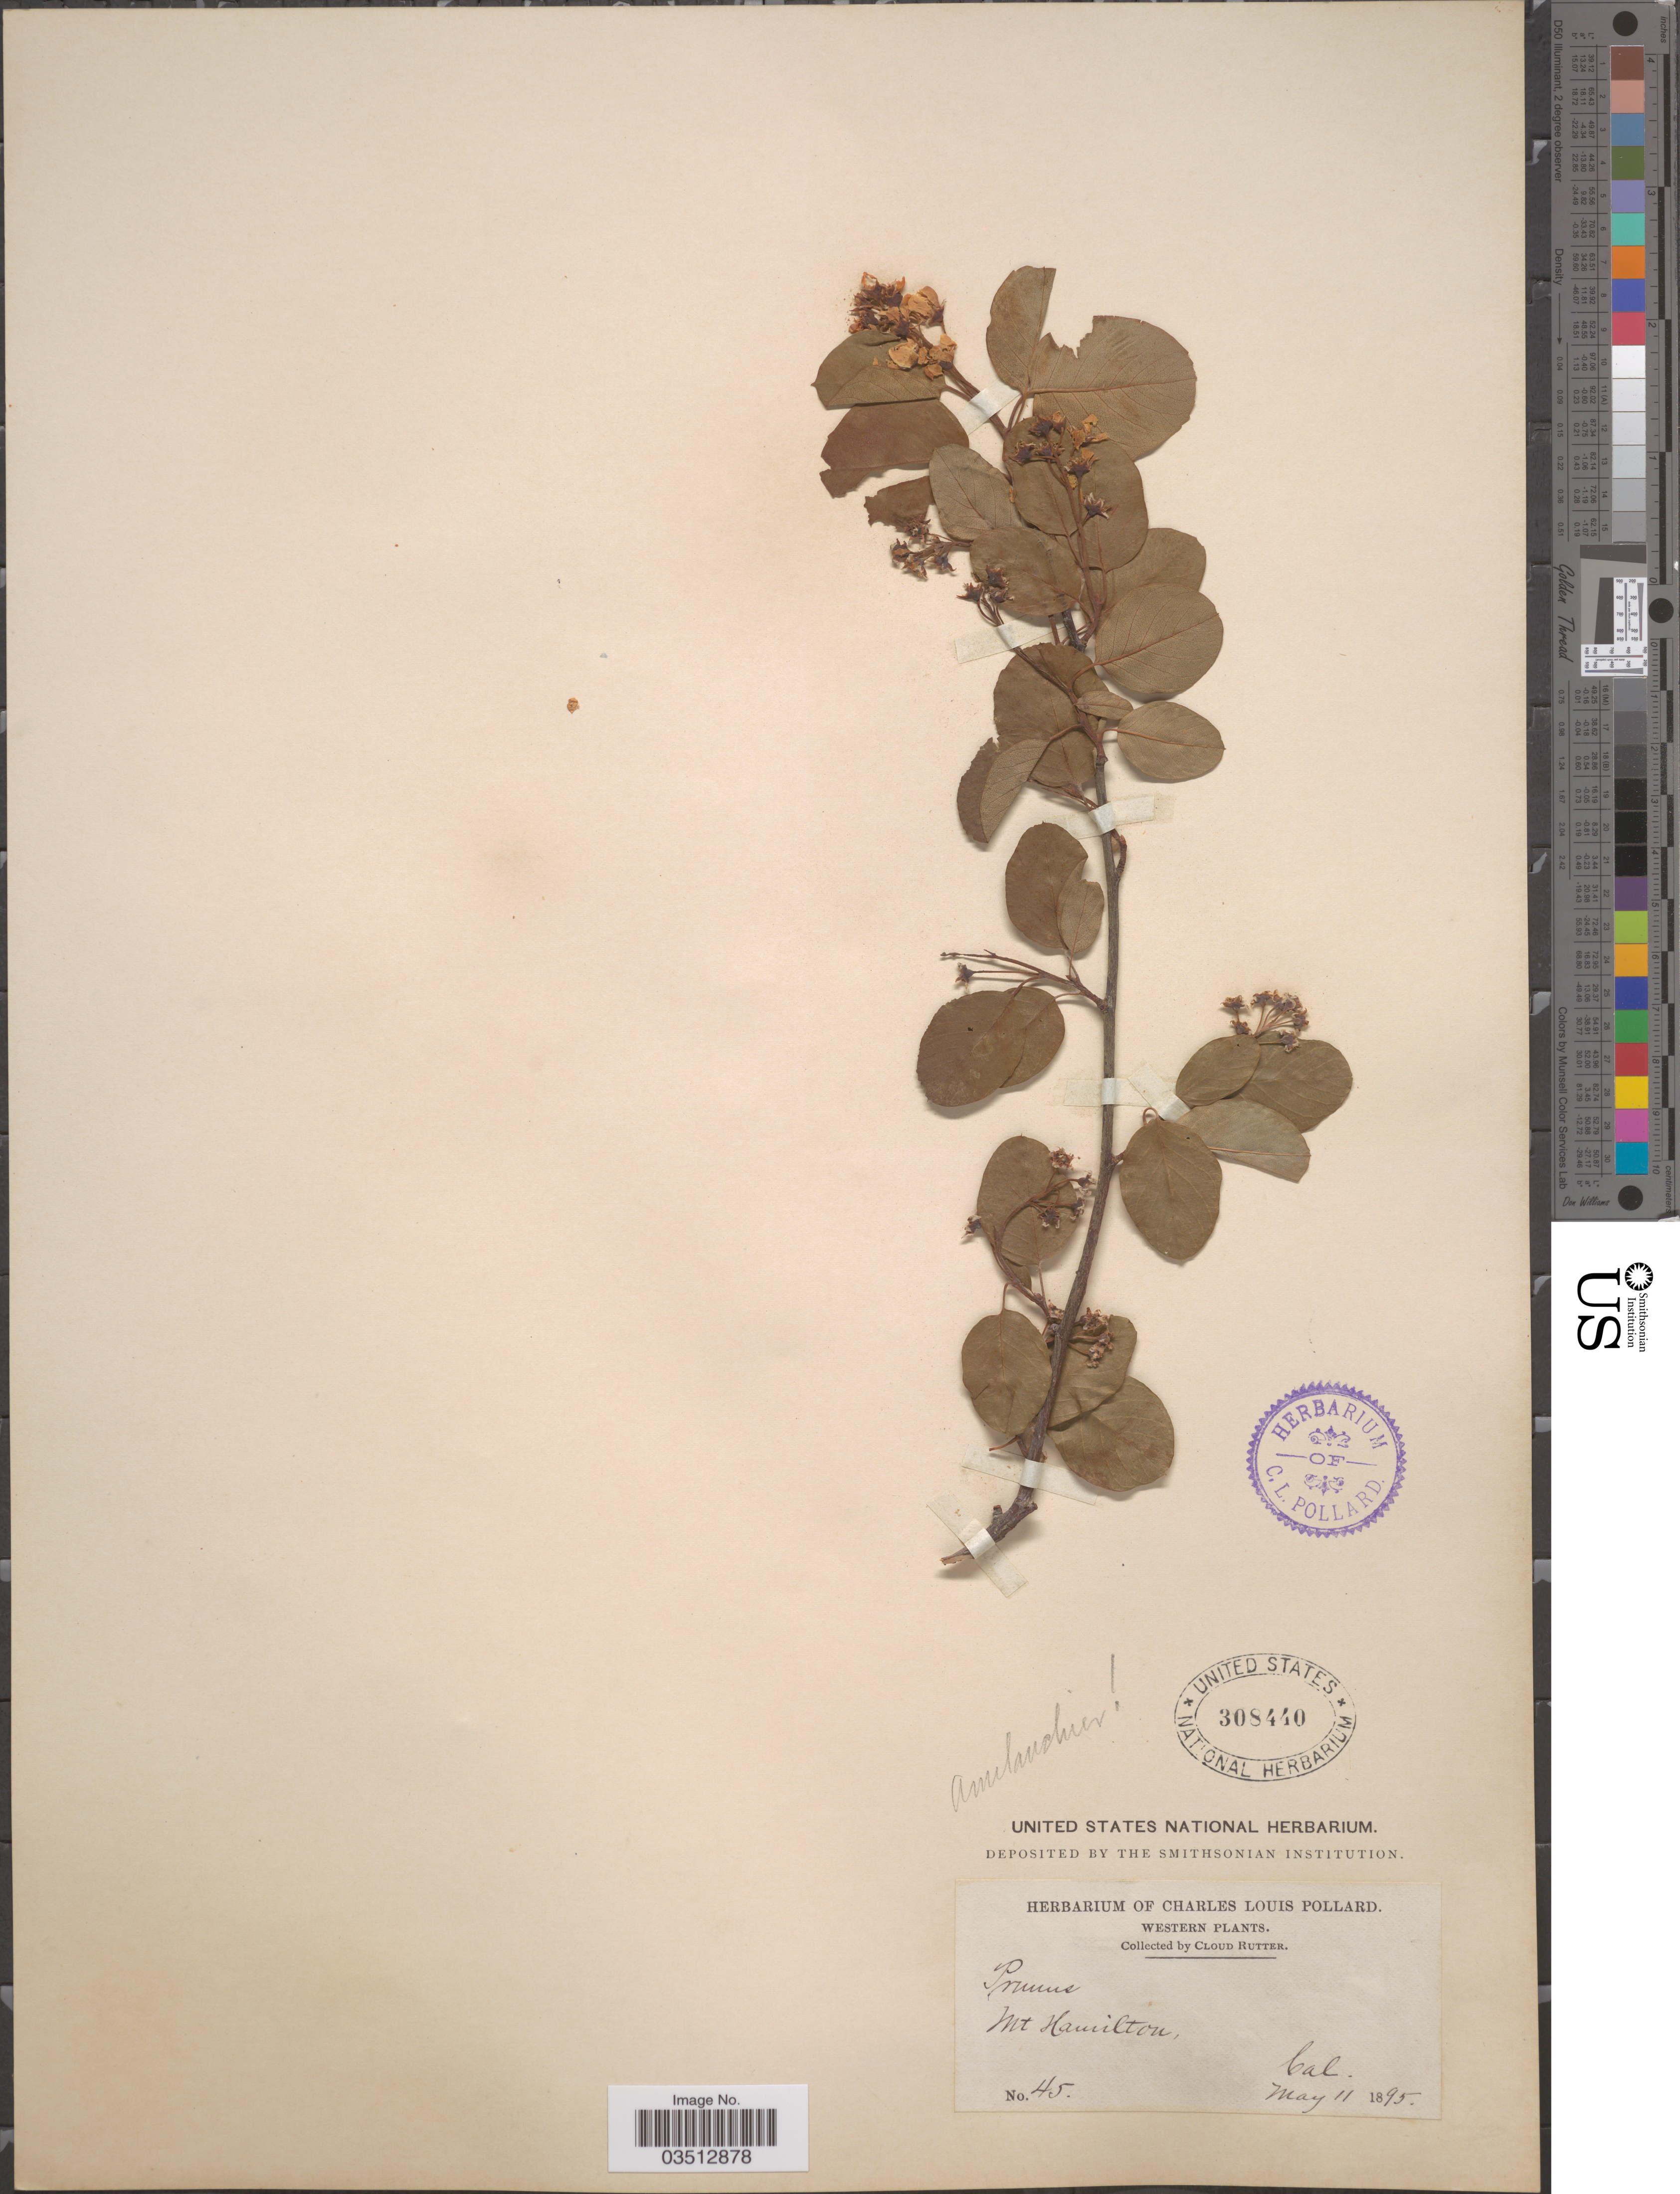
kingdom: Plantae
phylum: Tracheophyta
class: Magnoliopsida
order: Rosales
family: Rosaceae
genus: Amelanchier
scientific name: Amelanchier sp.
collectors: C. Rutter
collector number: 45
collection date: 1895-05-11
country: United States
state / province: California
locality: Western. Mt. Hamilton.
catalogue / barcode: US 308440